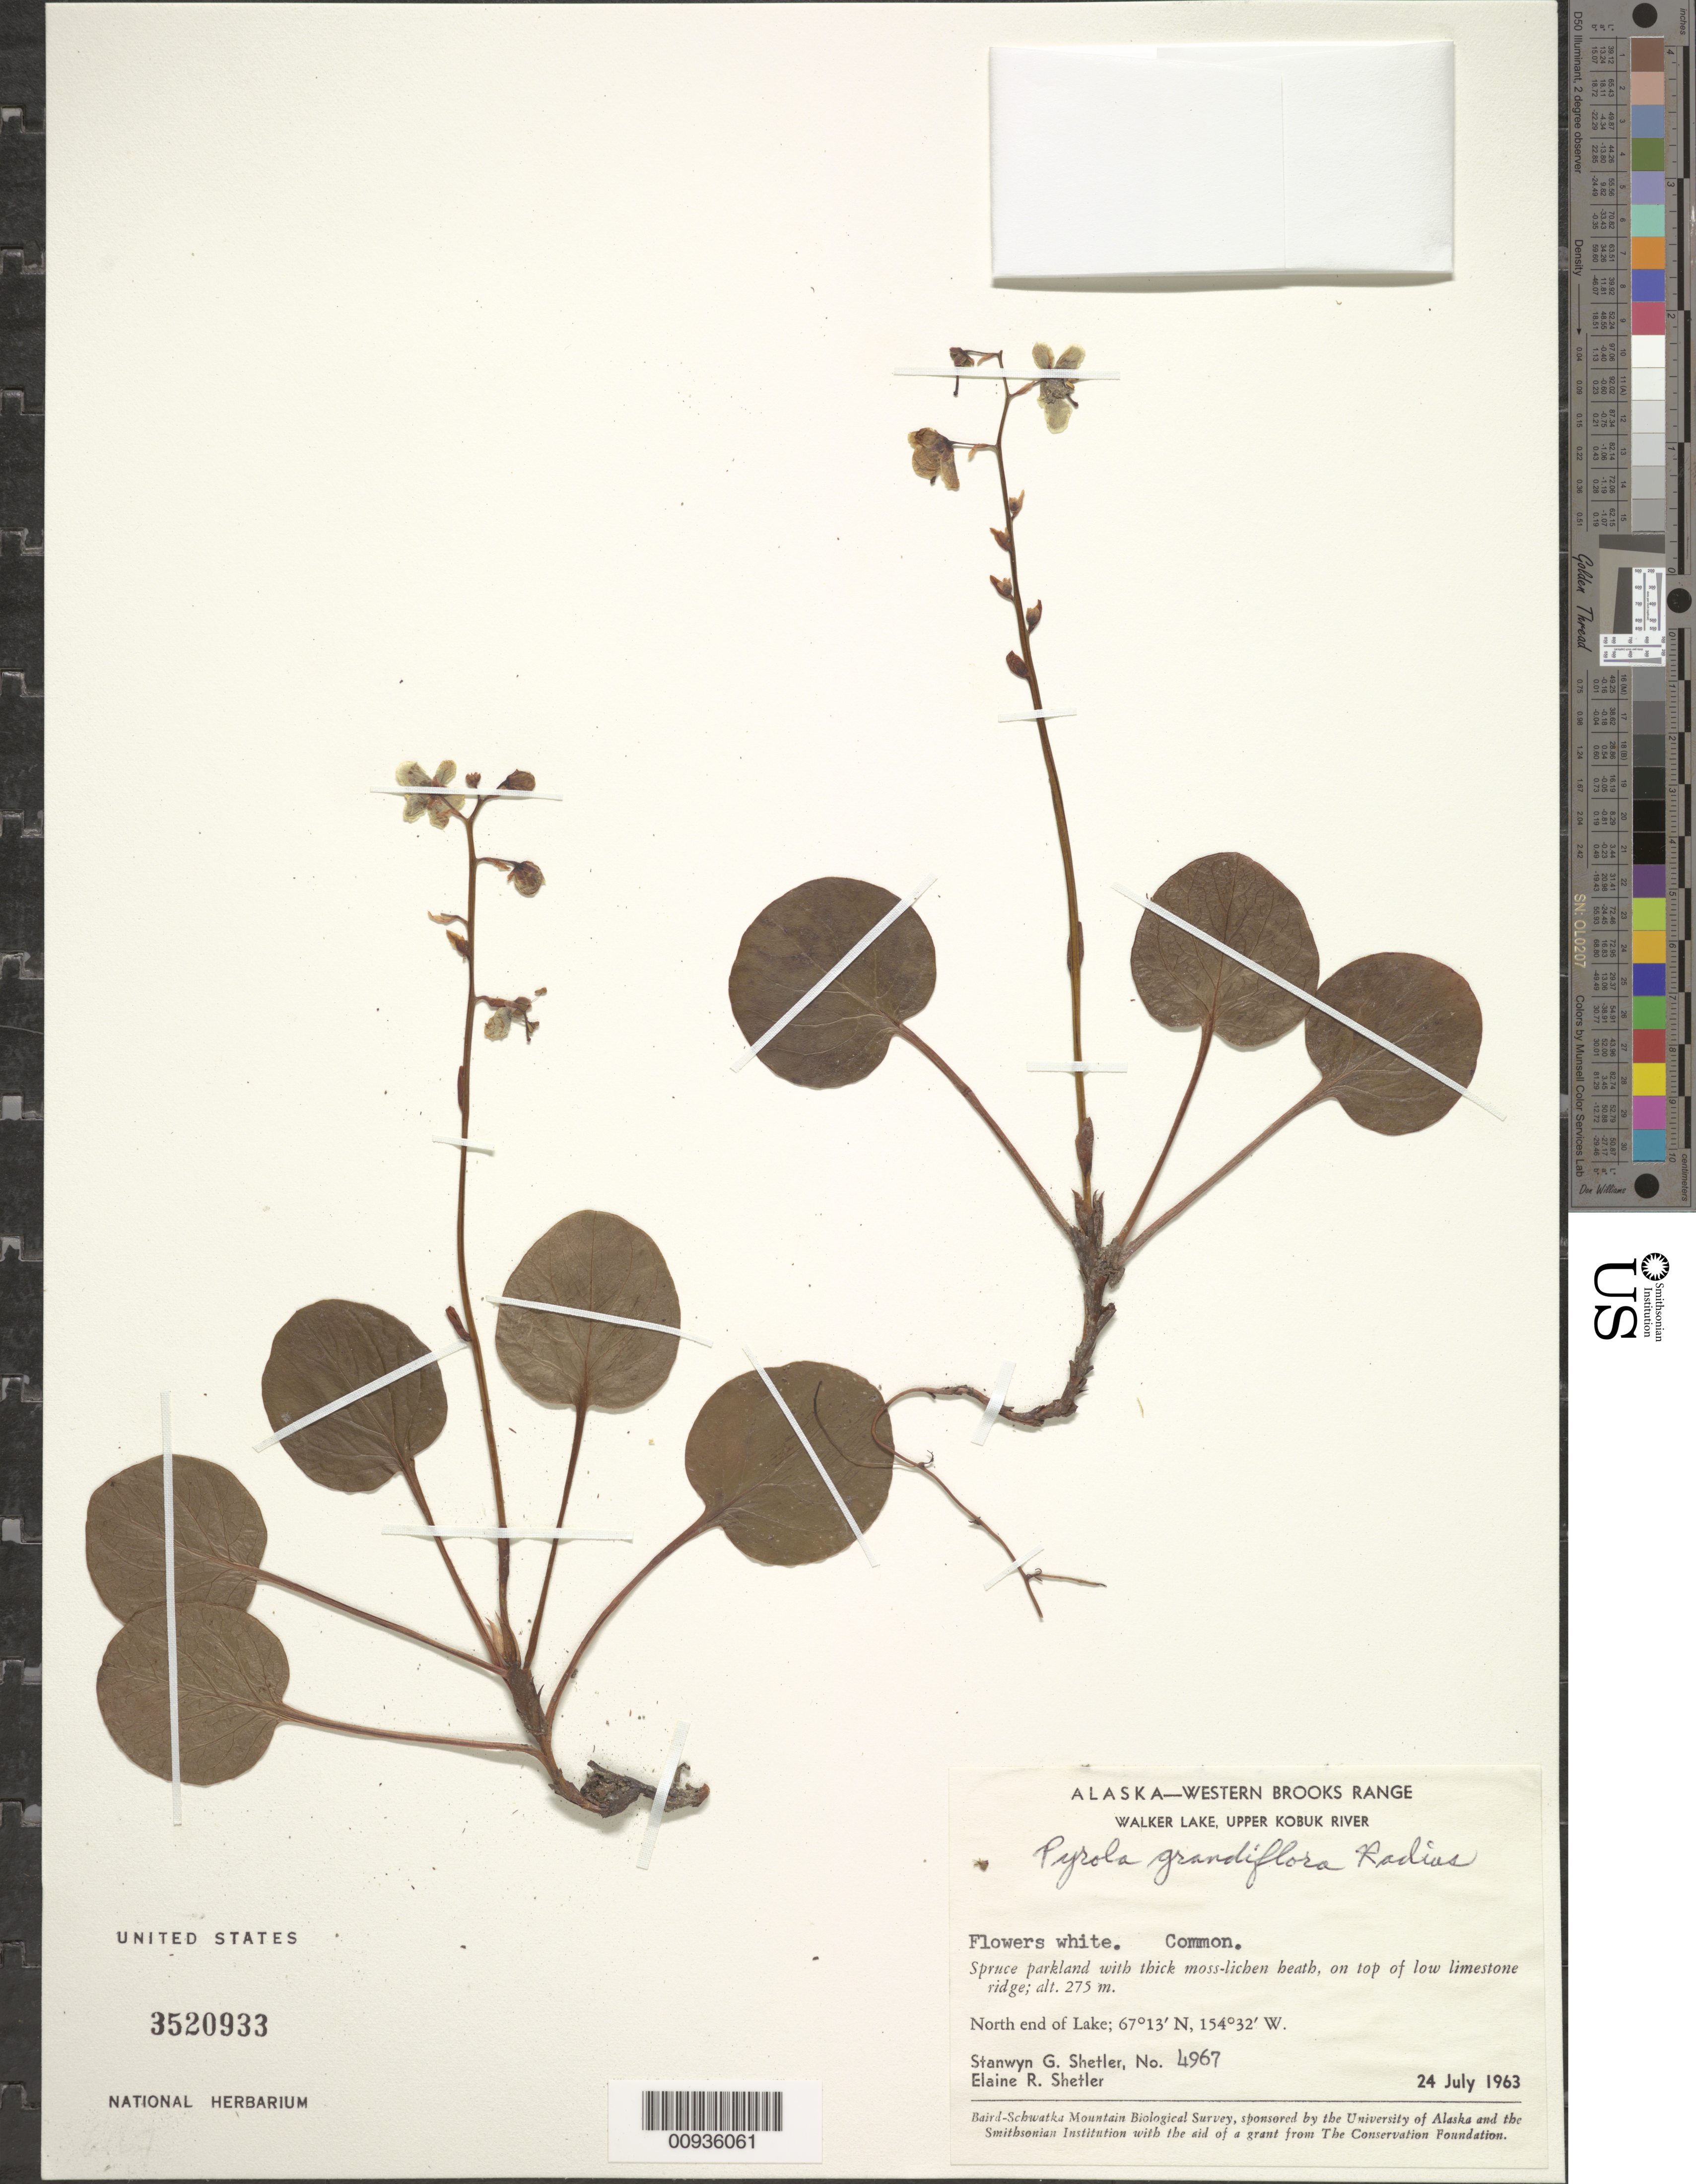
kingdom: Plantae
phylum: Tracheophyta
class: Magnoliopsida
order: Ericales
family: Ericaceae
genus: Pyrola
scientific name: Pyrola grandiflora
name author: Radius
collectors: S. Shetler & E. R. Shetler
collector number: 4967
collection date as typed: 24 Jul 1963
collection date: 1963-07-24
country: United States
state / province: Alaska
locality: North end of Walker Lake. Western Brooks Range, Upper Kobuk River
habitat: Spruce parkland with thick moss-lichen heath, on top of low limestone ridge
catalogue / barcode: US 3520933